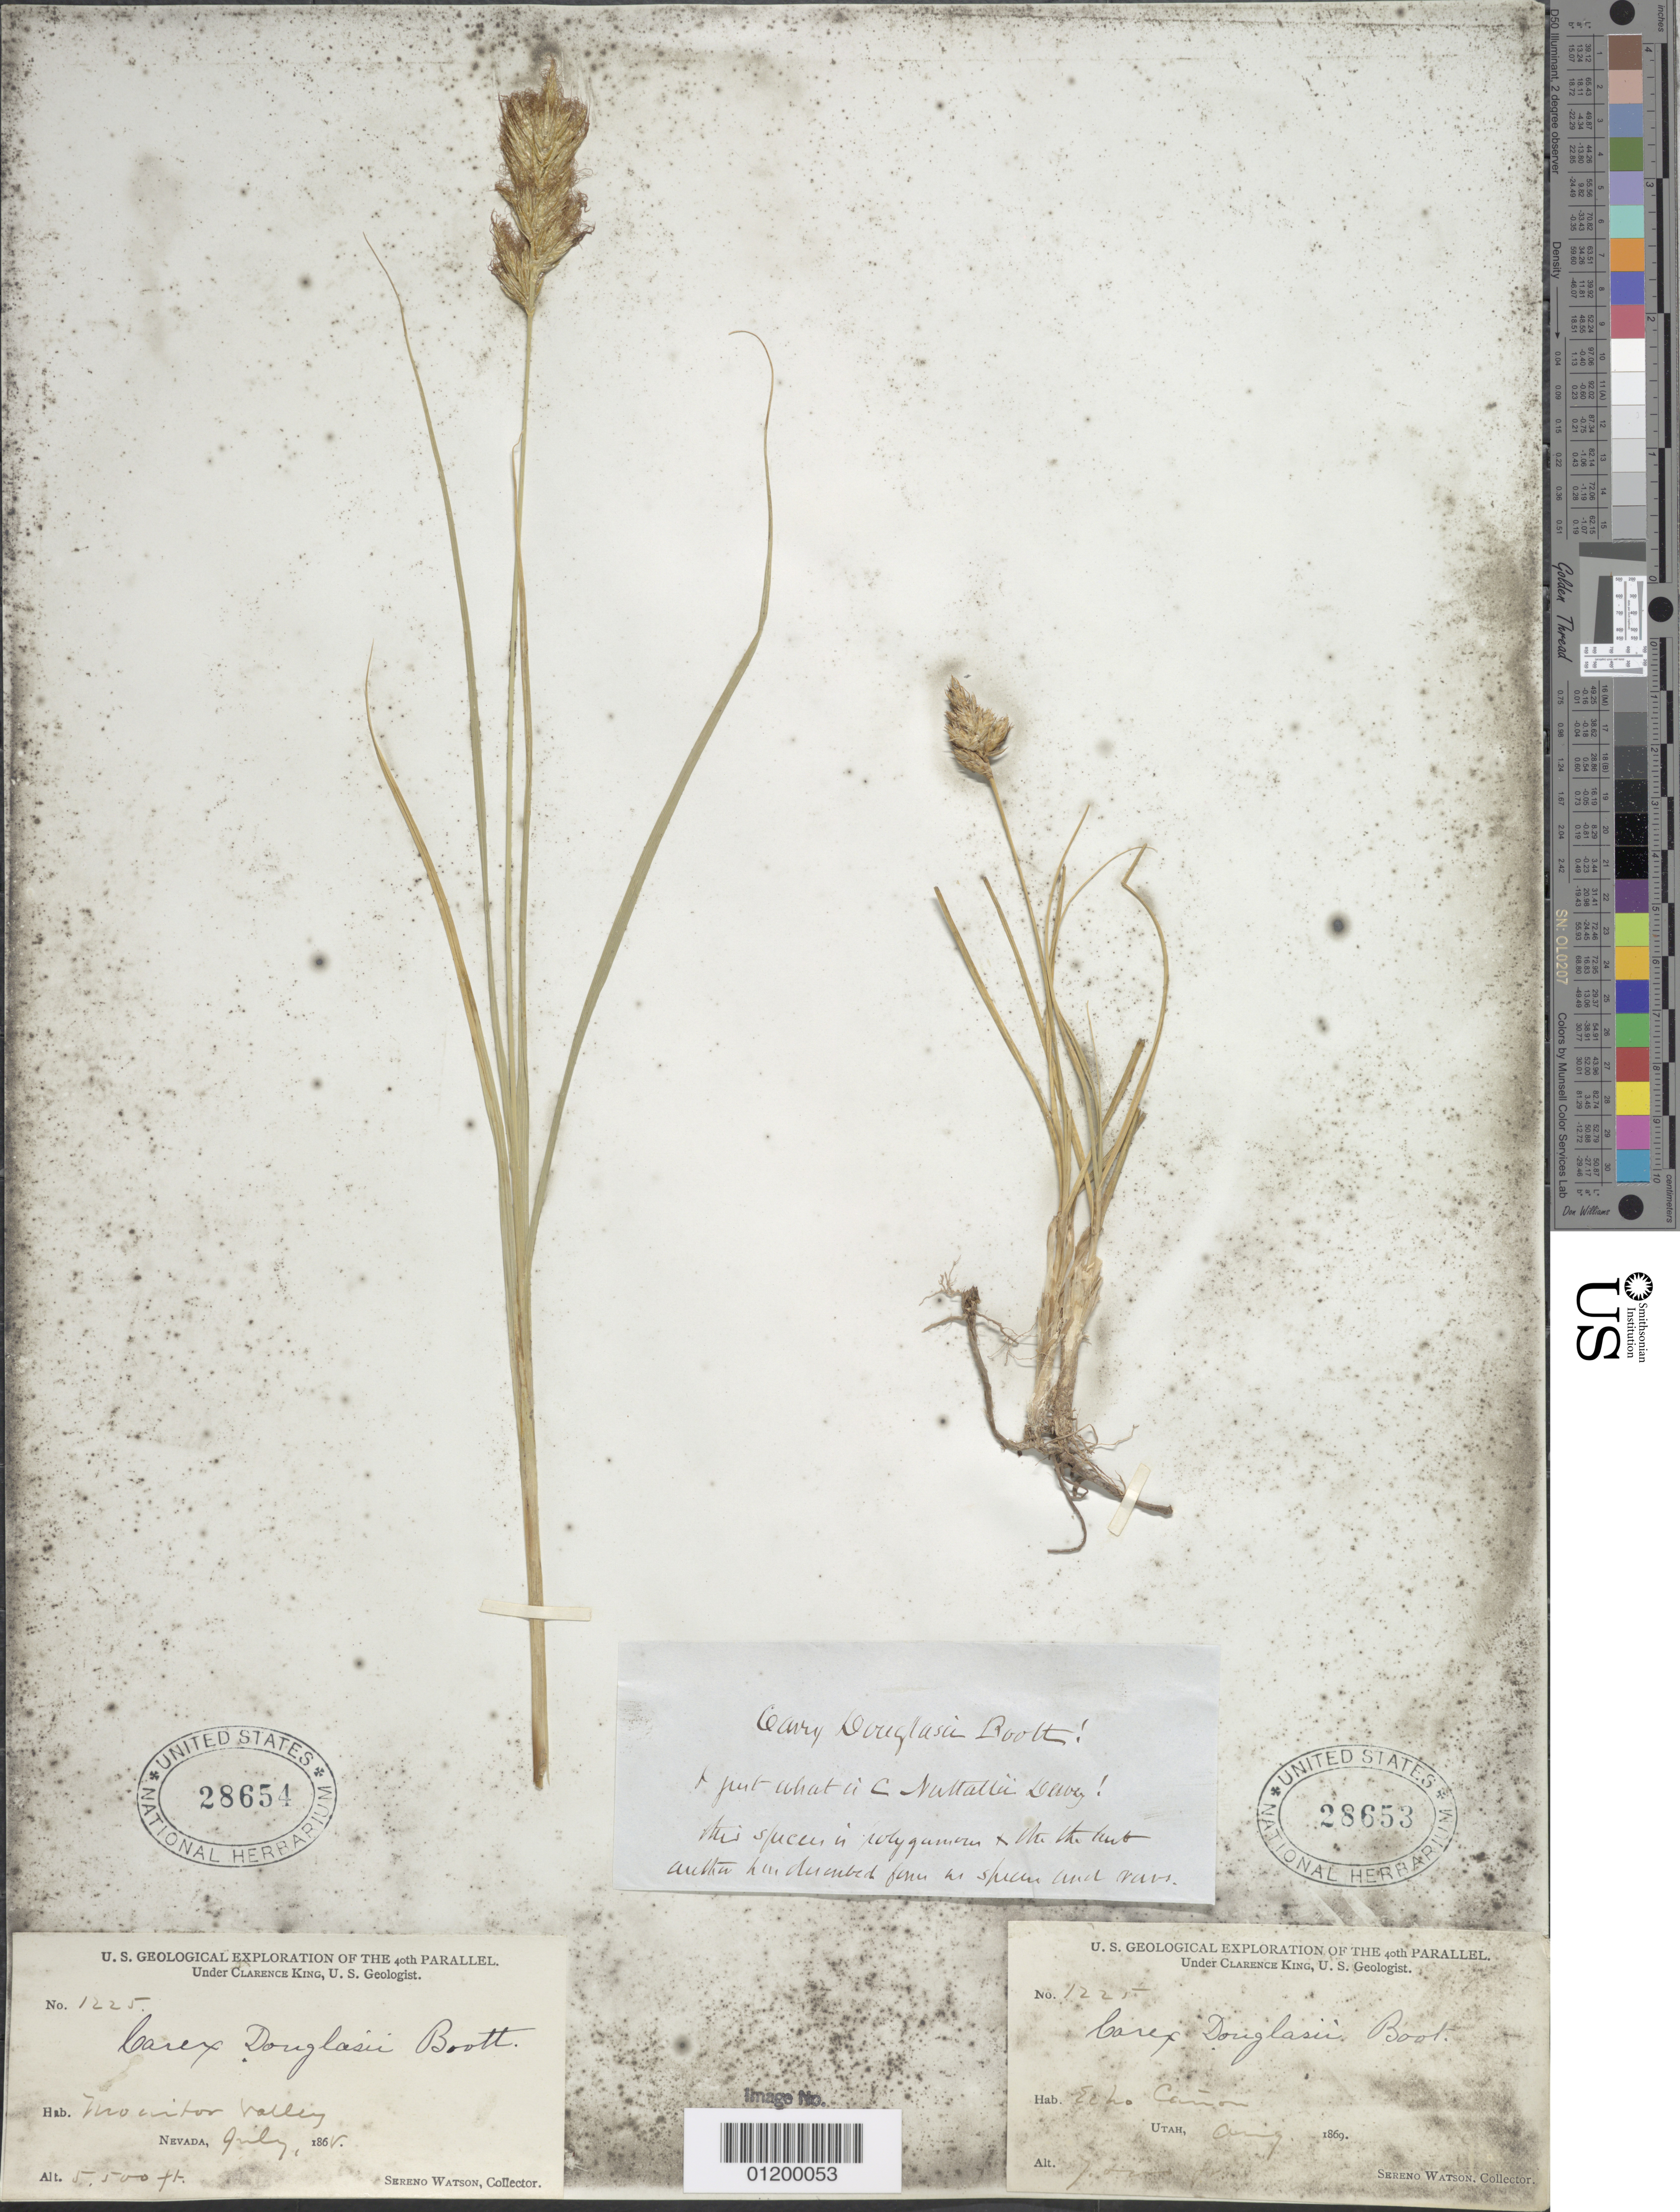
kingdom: Plantae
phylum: Tracheophyta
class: Liliopsida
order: Poales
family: Cyperaceae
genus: Carex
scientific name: Carex douglasii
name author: Boott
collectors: S. Watson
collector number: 1225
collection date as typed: Aug1869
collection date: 1869-08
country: United States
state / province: Utah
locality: Echo Canyon.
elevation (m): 2134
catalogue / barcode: US 28653